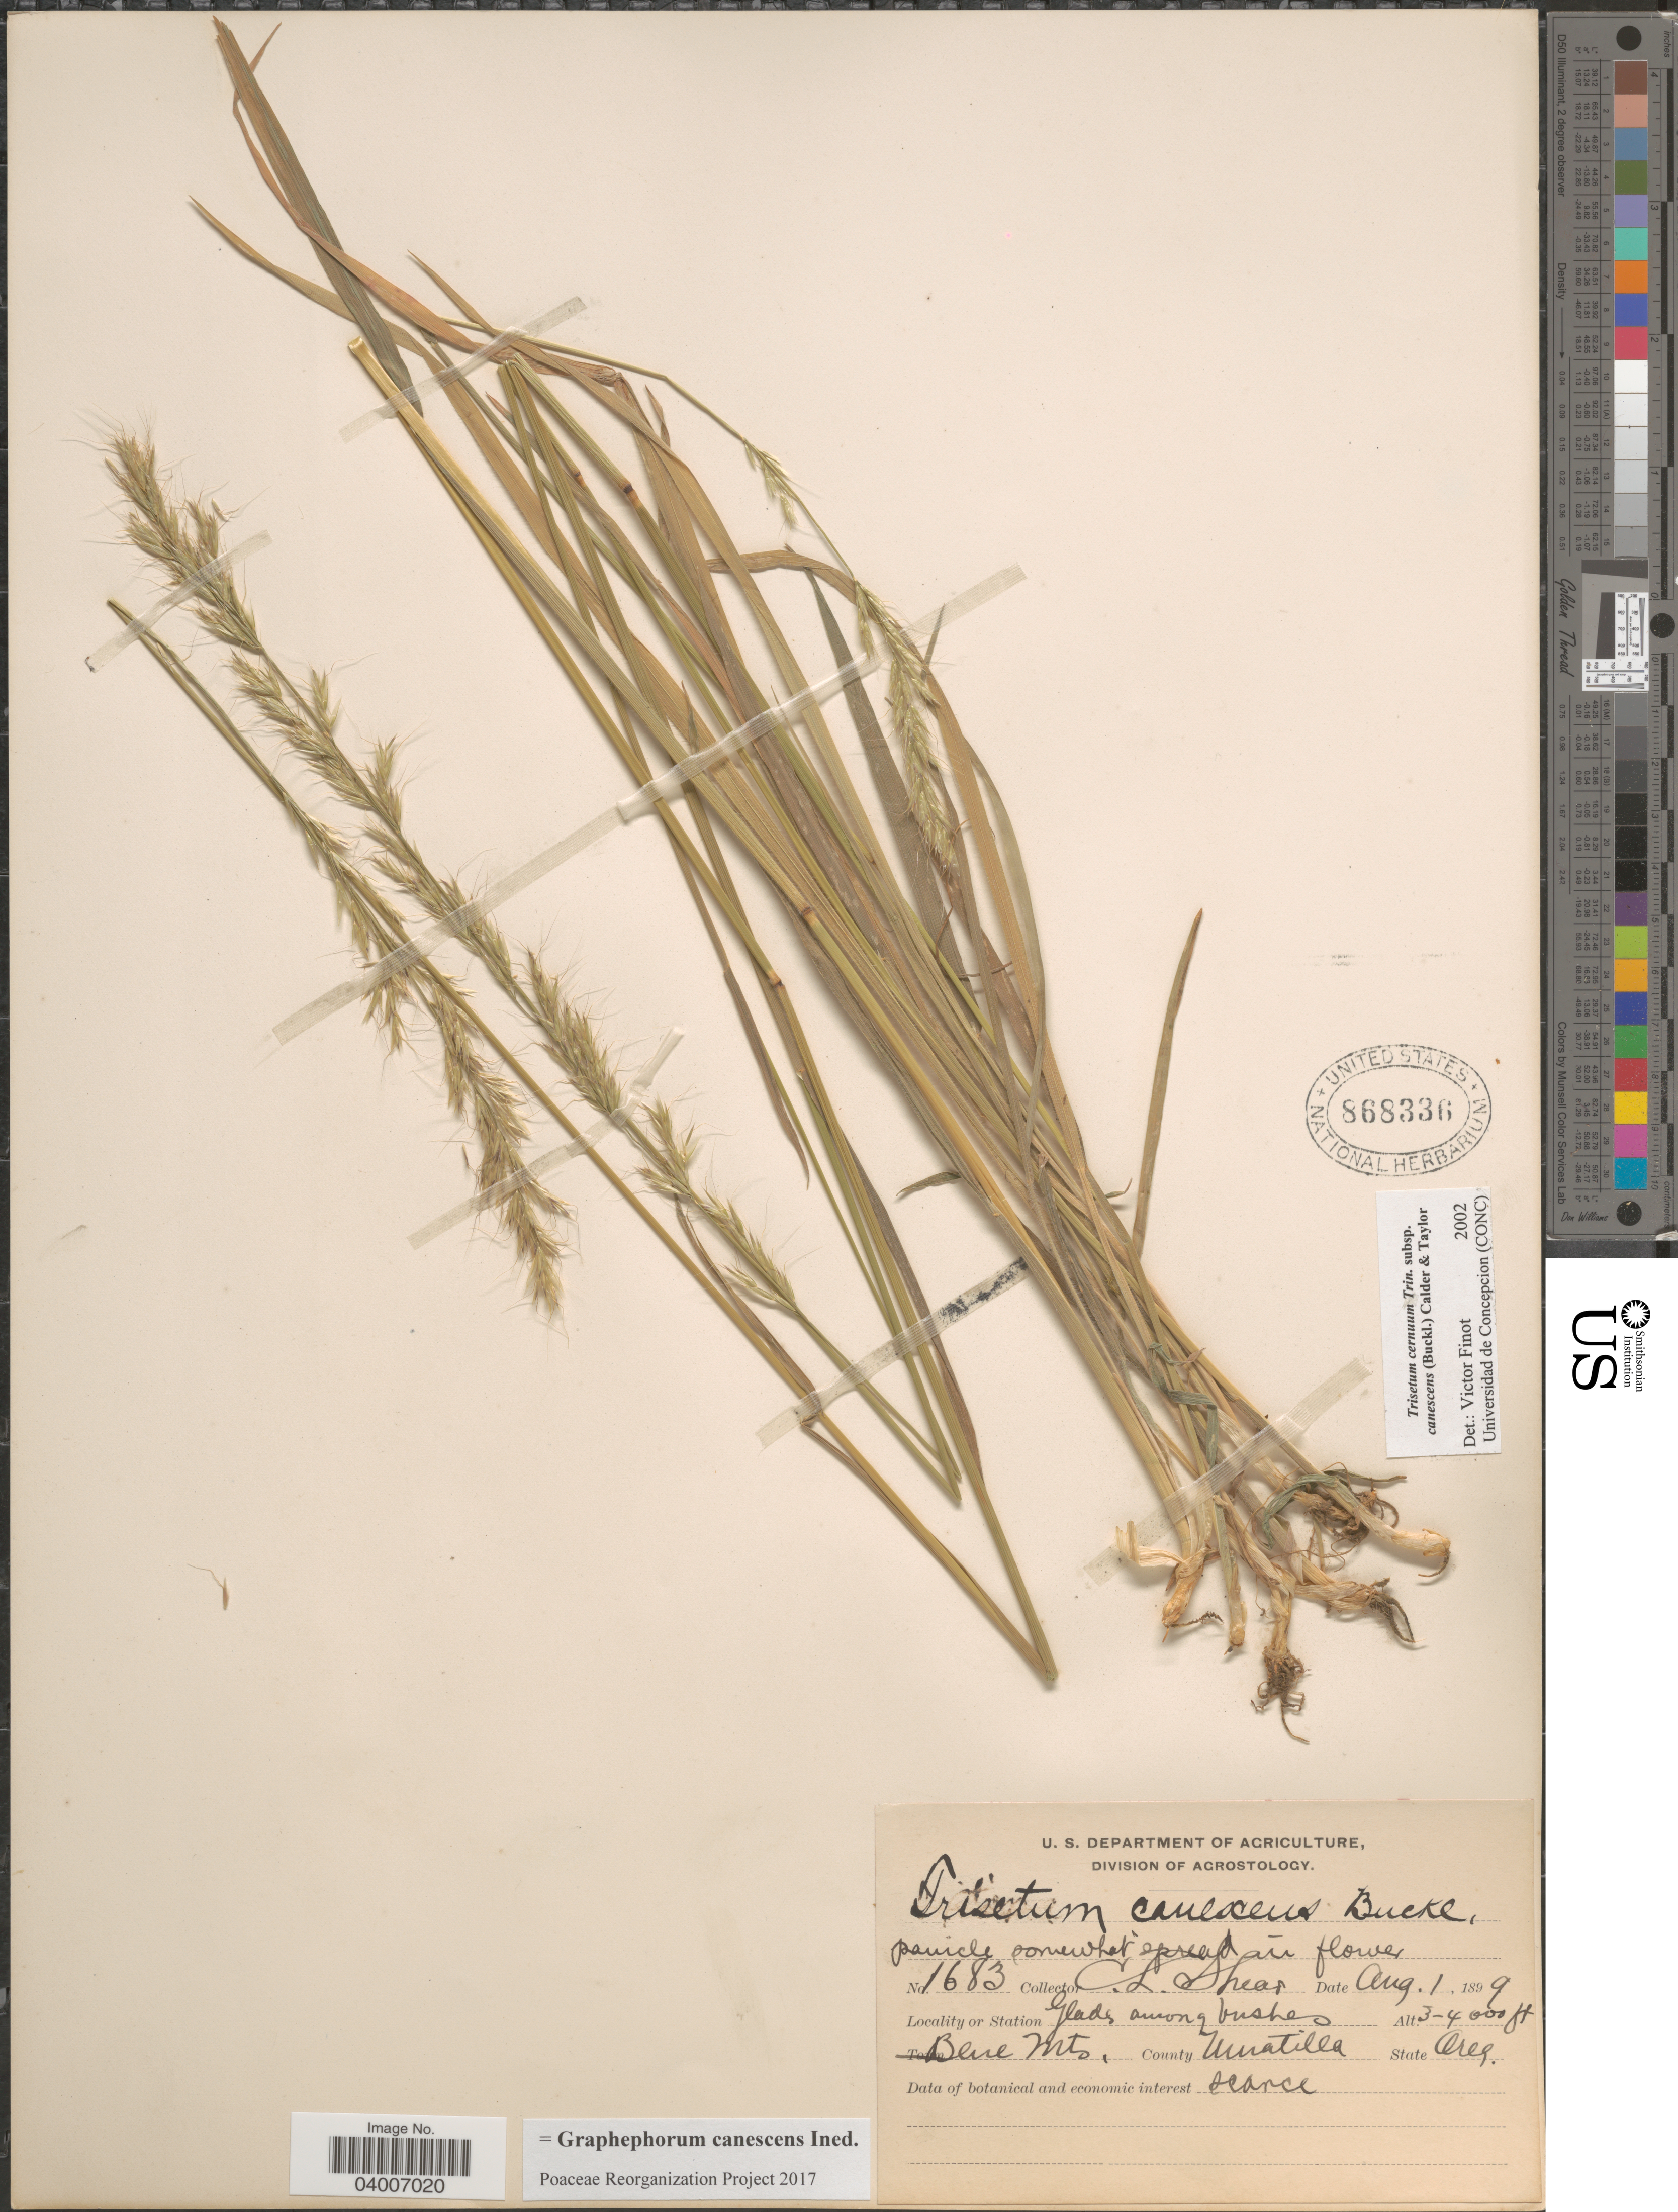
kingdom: Plantae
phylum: Tracheophyta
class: Liliopsida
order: Poales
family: Poaceae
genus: Graphephorum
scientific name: Graphephorum canescens ined.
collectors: C. L. Shear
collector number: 1683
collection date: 1899-08-01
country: United States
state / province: Oregon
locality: Glades among bushes. Blue Mts. County Umatilla.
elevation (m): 914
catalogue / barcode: US 868336